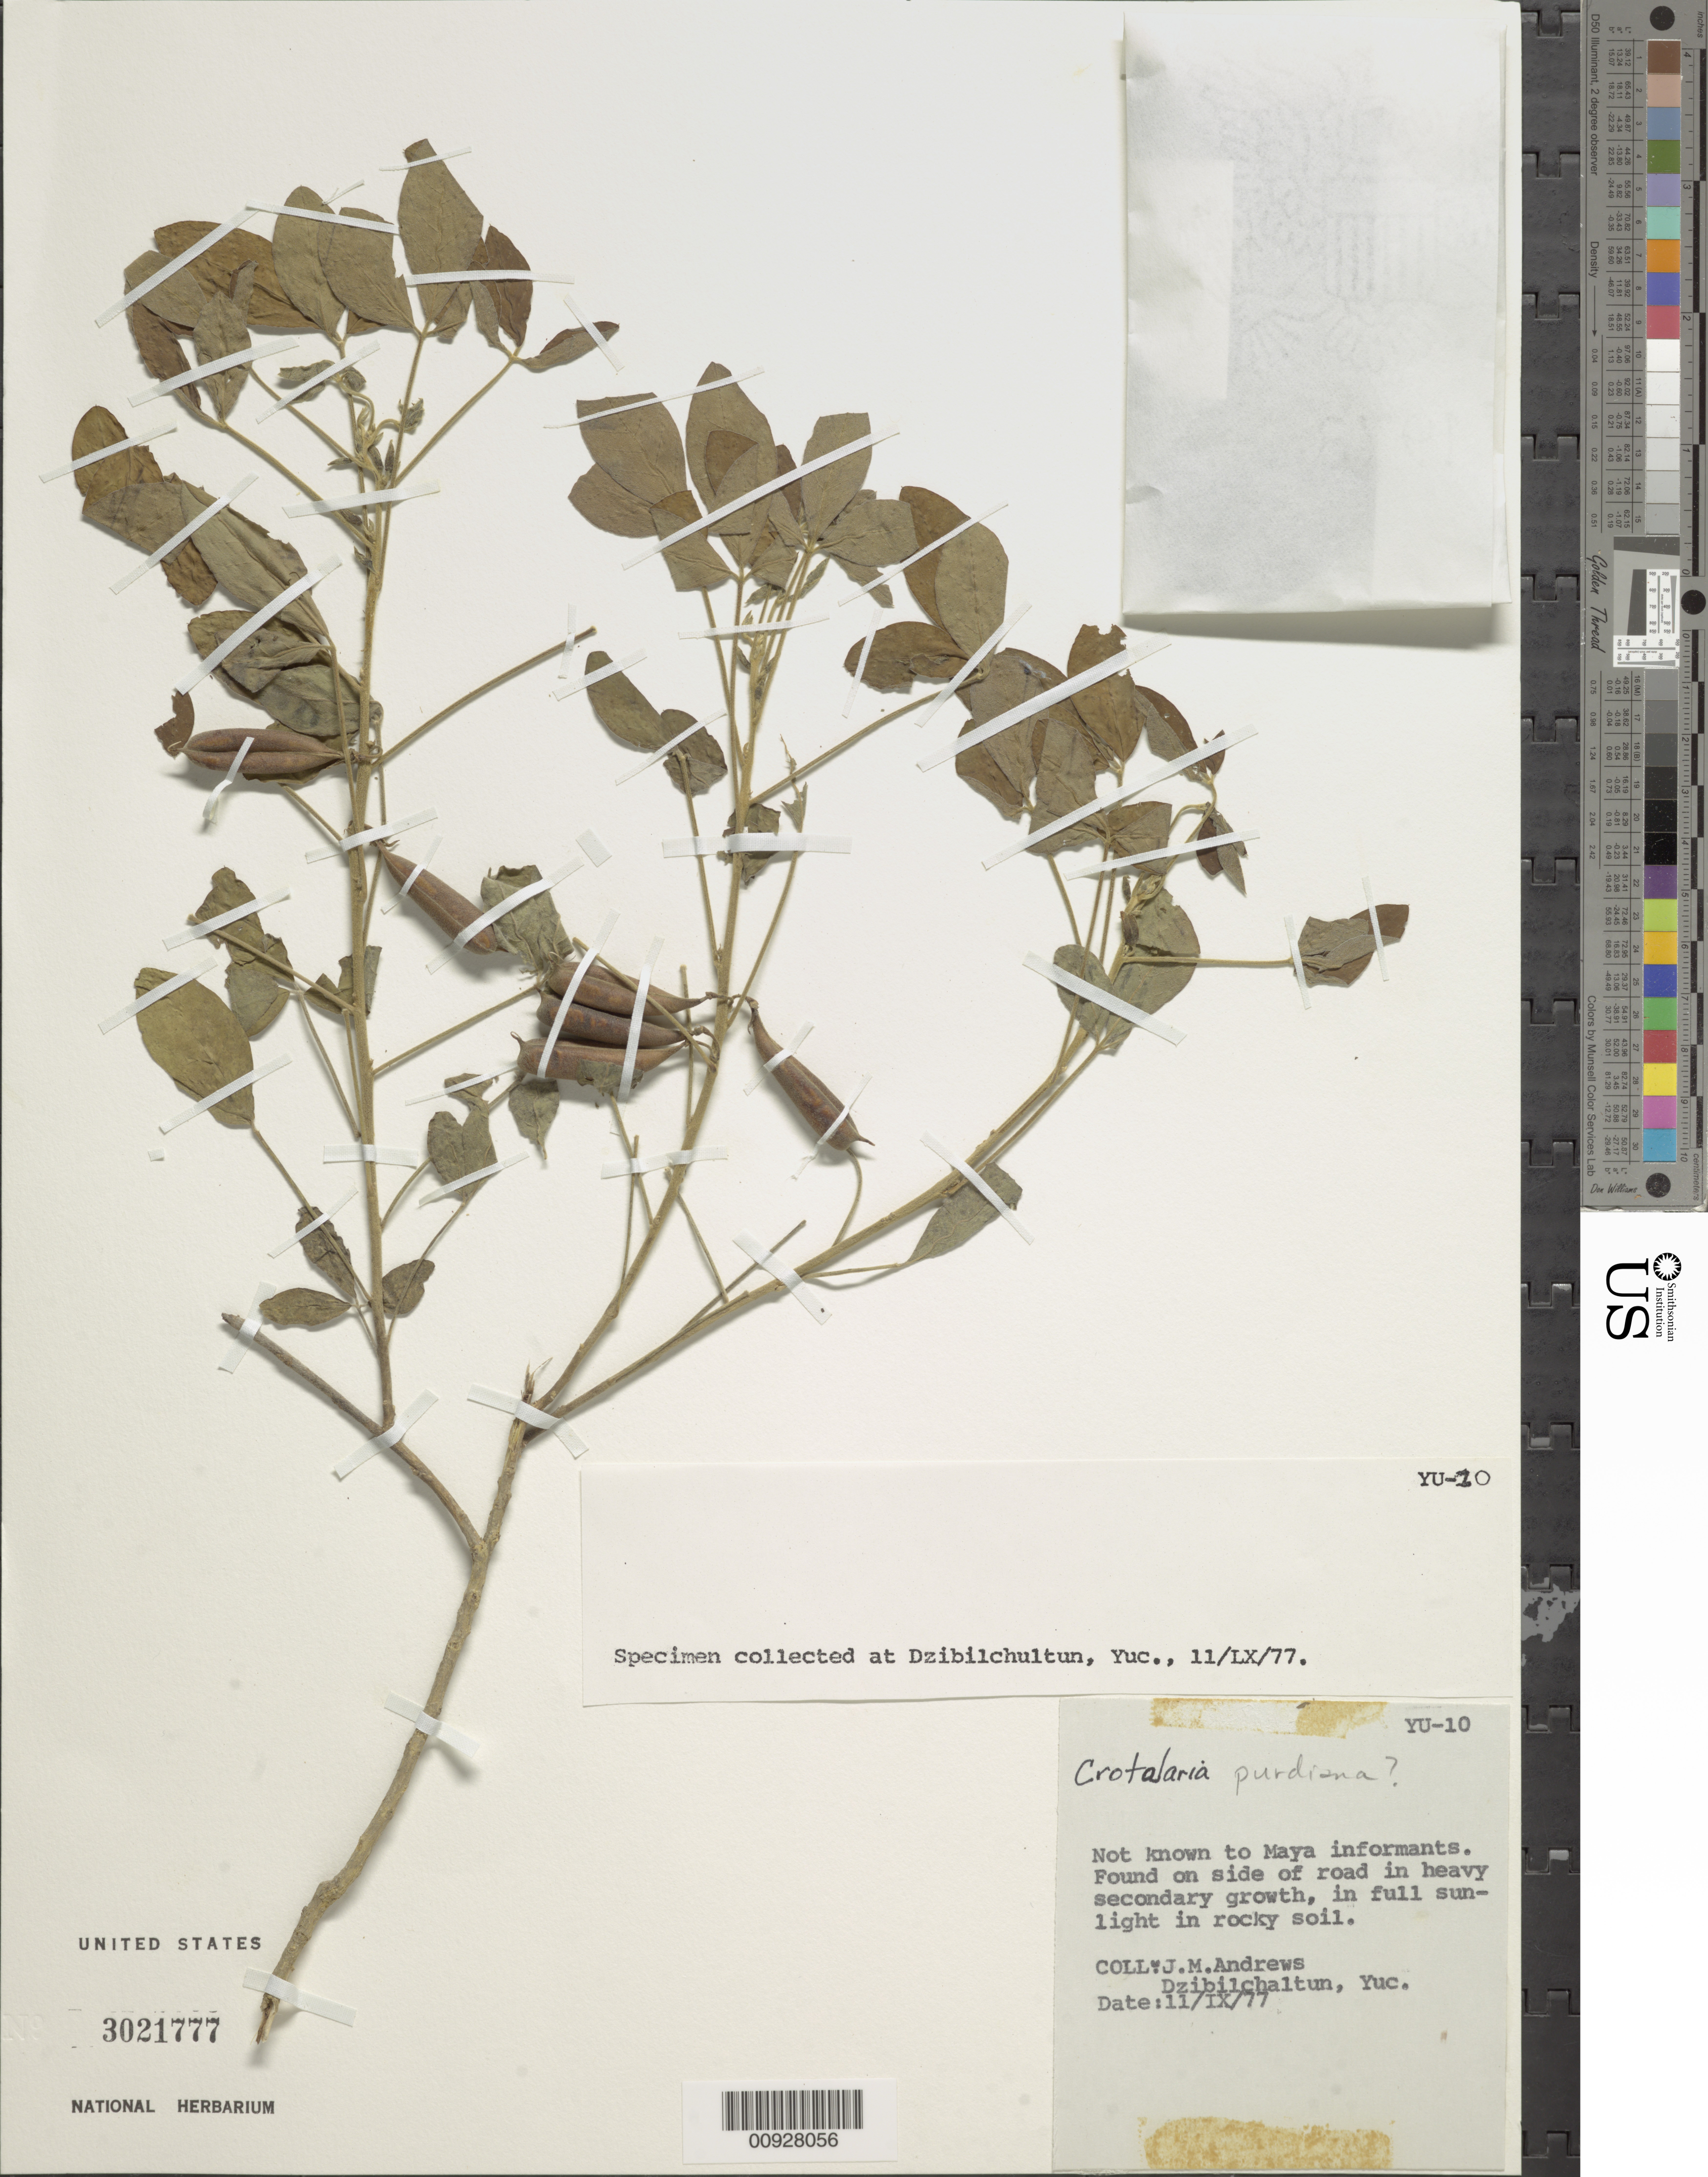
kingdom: Plantae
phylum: Tracheophyta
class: Magnoliopsida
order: Fabales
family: Fabaceae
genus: Crotalaria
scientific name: Crotalaria purdiana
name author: H. Senn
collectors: J. M. Andrews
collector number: YU-10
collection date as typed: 11 Sep 1977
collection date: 1977-09-11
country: Mexico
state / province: Yucatán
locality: Dzibichaltun, Yucatán.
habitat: On side of road in heavy secondary growth, in full sun-light in rocky soil.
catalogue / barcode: US 3021777